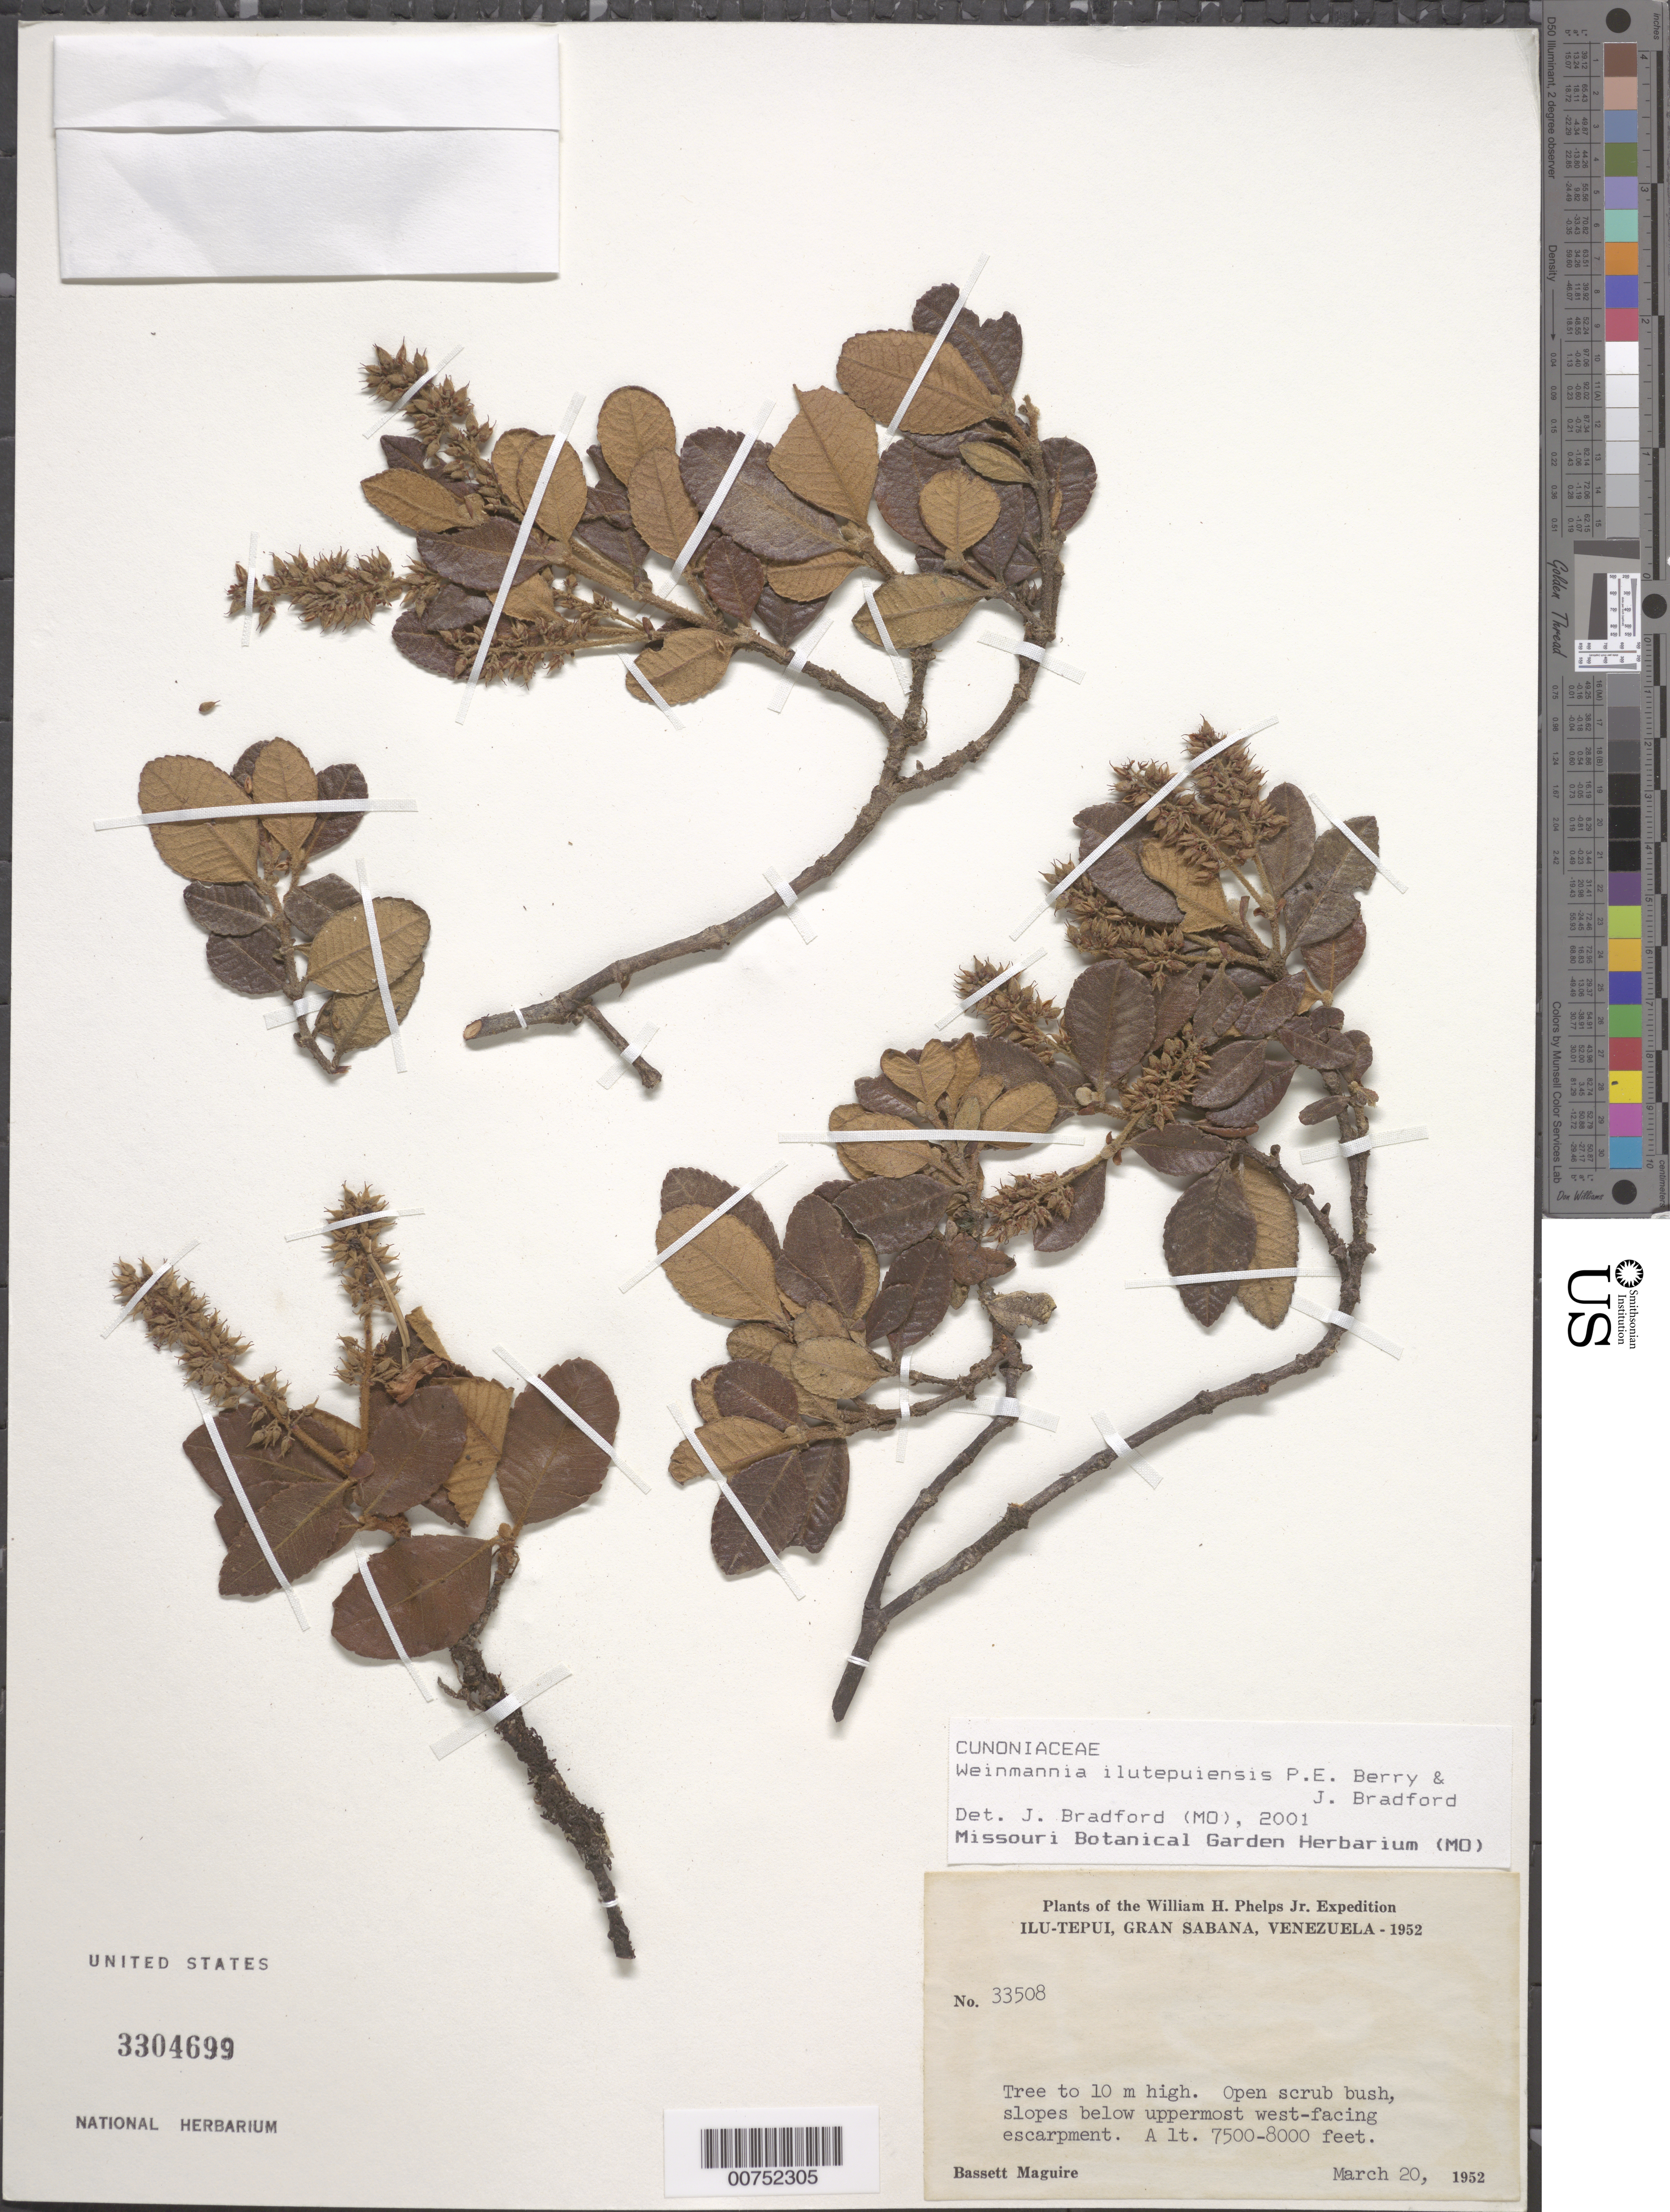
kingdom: Plantae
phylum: Tracheophyta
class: Magnoliopsida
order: Oxalidales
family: Cunoniaceae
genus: Weinmannia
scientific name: Weinmannia ilutepuiensis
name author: P.E. Berry & J. Bradford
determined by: Berry, P. E.; Bradford, J. C.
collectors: B. Maguire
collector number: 33508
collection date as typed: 20-Mar-52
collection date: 1952-03-20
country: Venezuela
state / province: Bolívar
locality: Gran Sabana, Ilu-tepuí, slopes below uppermost west-facing escarpment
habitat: Open scrub bush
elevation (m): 2286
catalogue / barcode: US 3304699